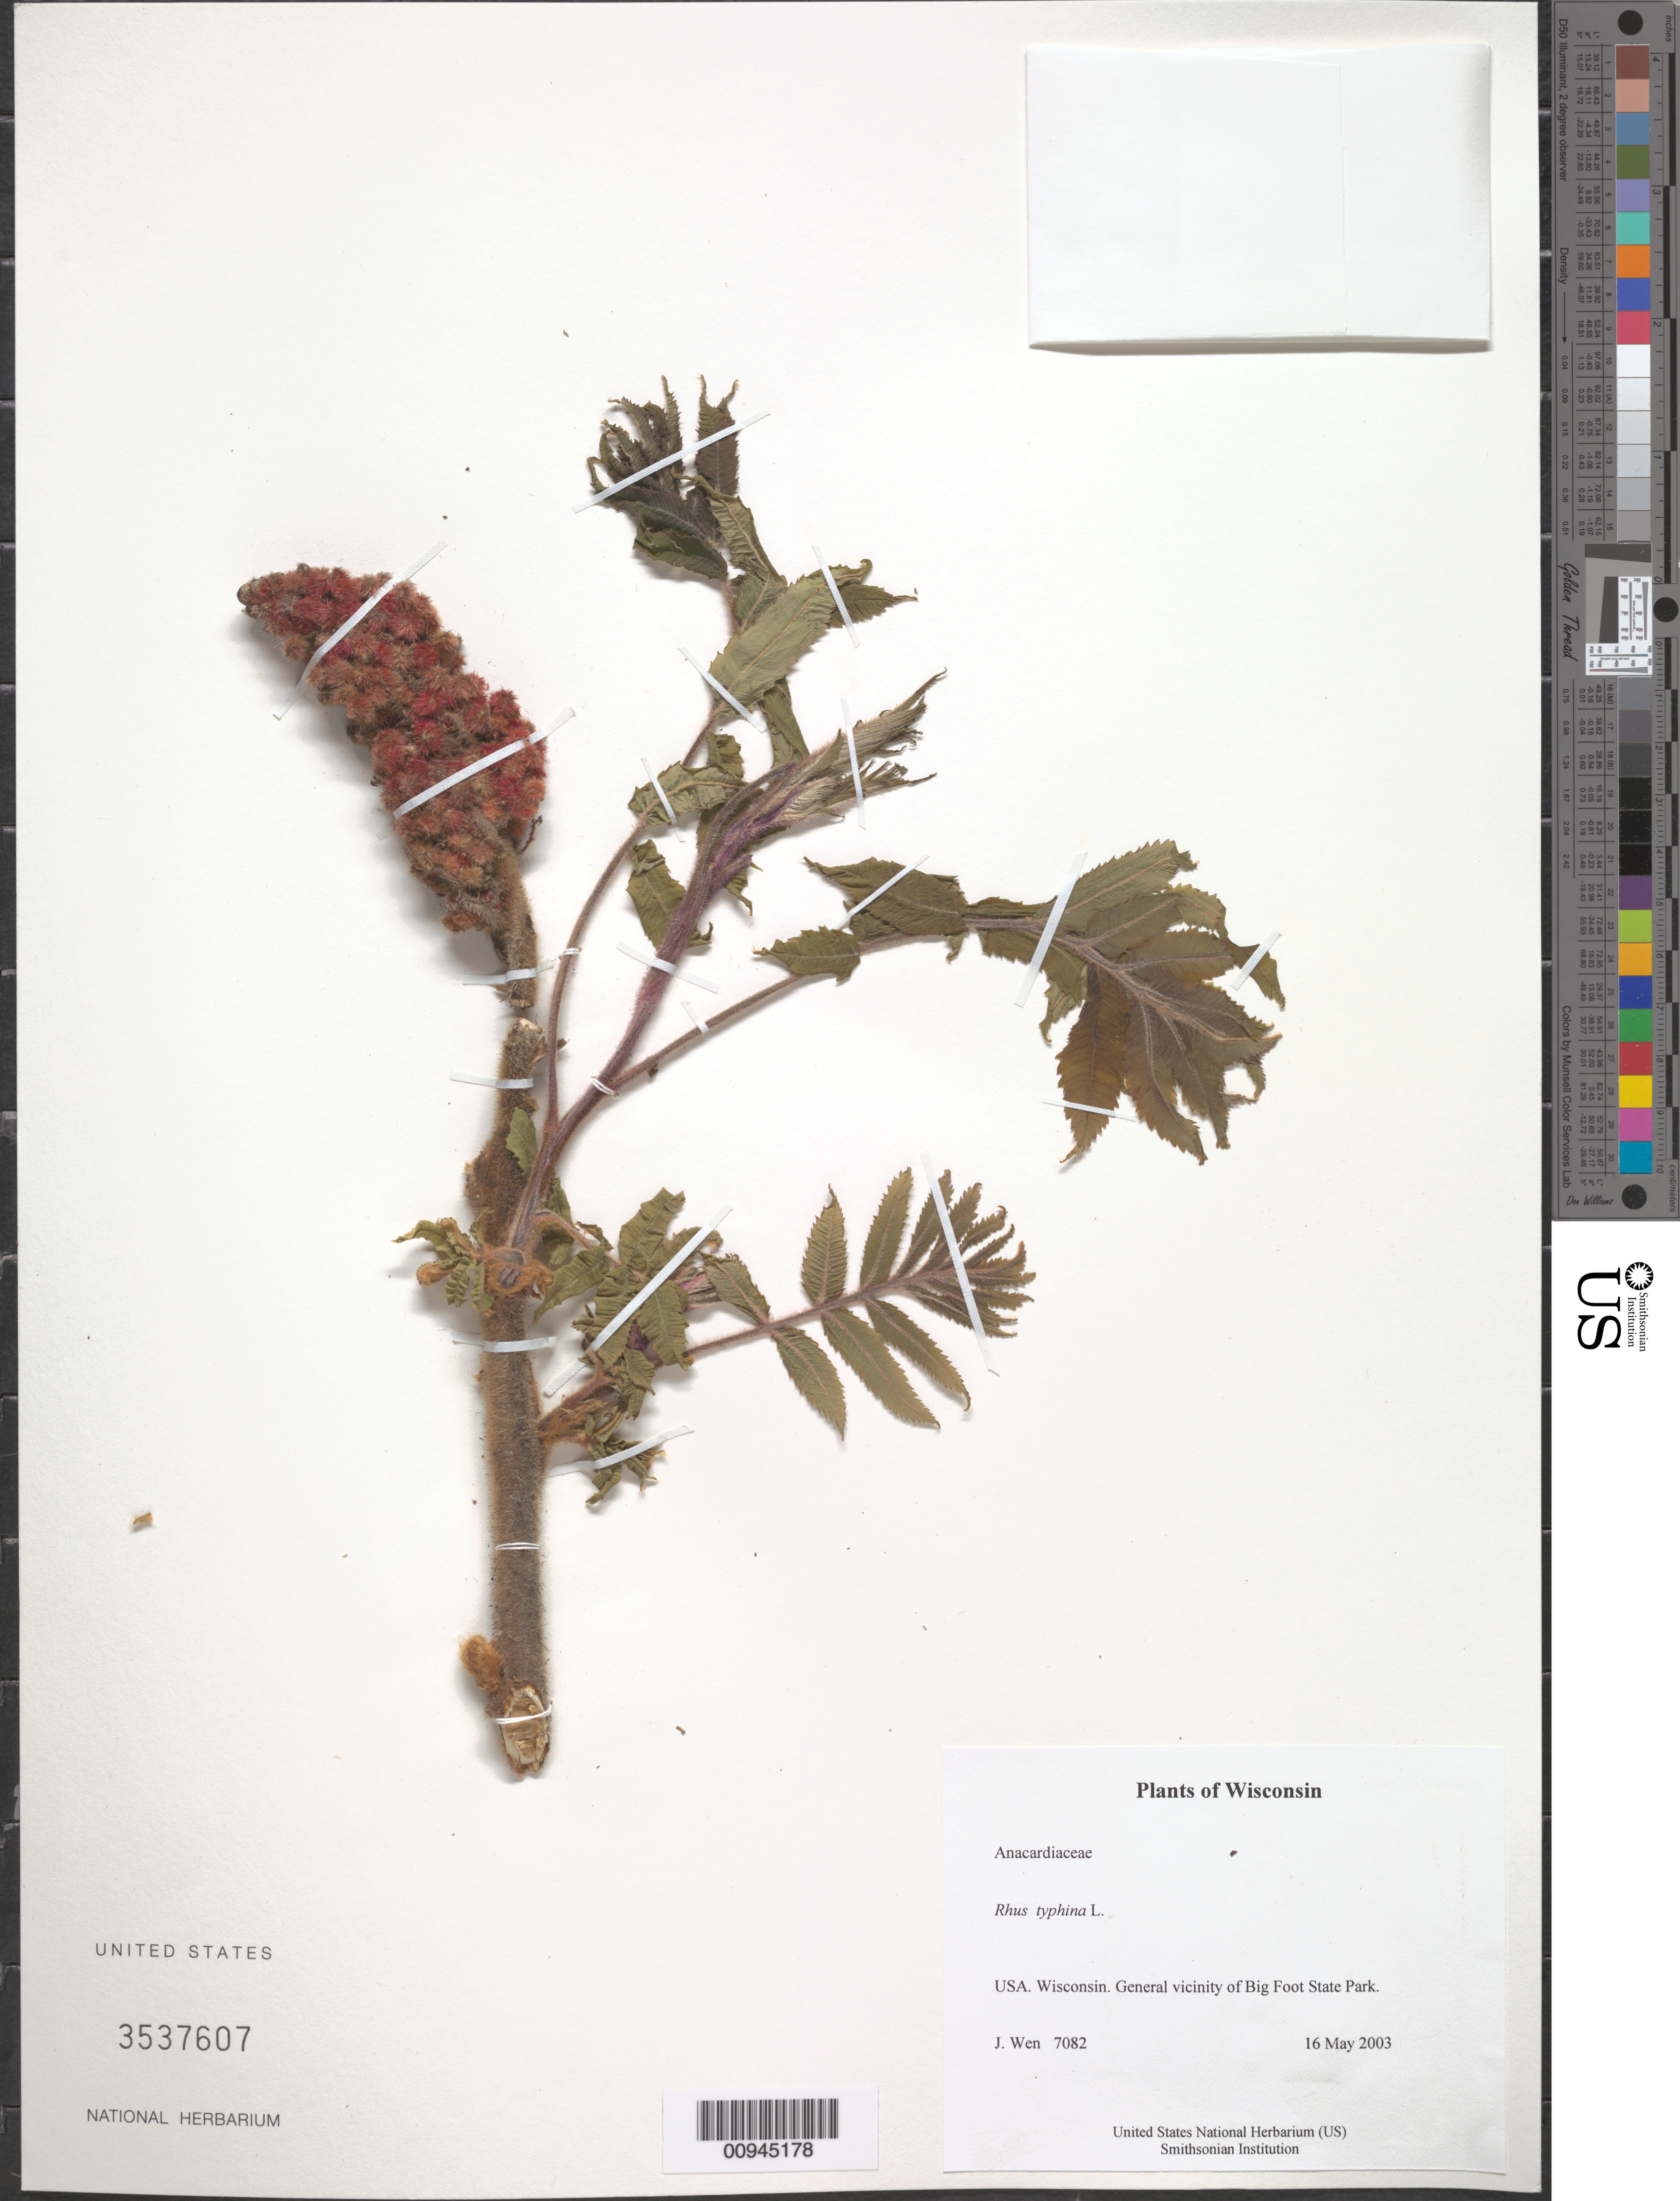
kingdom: Plantae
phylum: Tracheophyta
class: Magnoliopsida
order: Sapindales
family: Anacardiaceae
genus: Rhus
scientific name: Rhus typhina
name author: L.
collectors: J. Wen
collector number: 7082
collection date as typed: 16 May 2003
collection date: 2003-05-16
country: United States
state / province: Wisconsin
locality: General vicinity of Big Foot State Park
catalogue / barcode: US 3537607